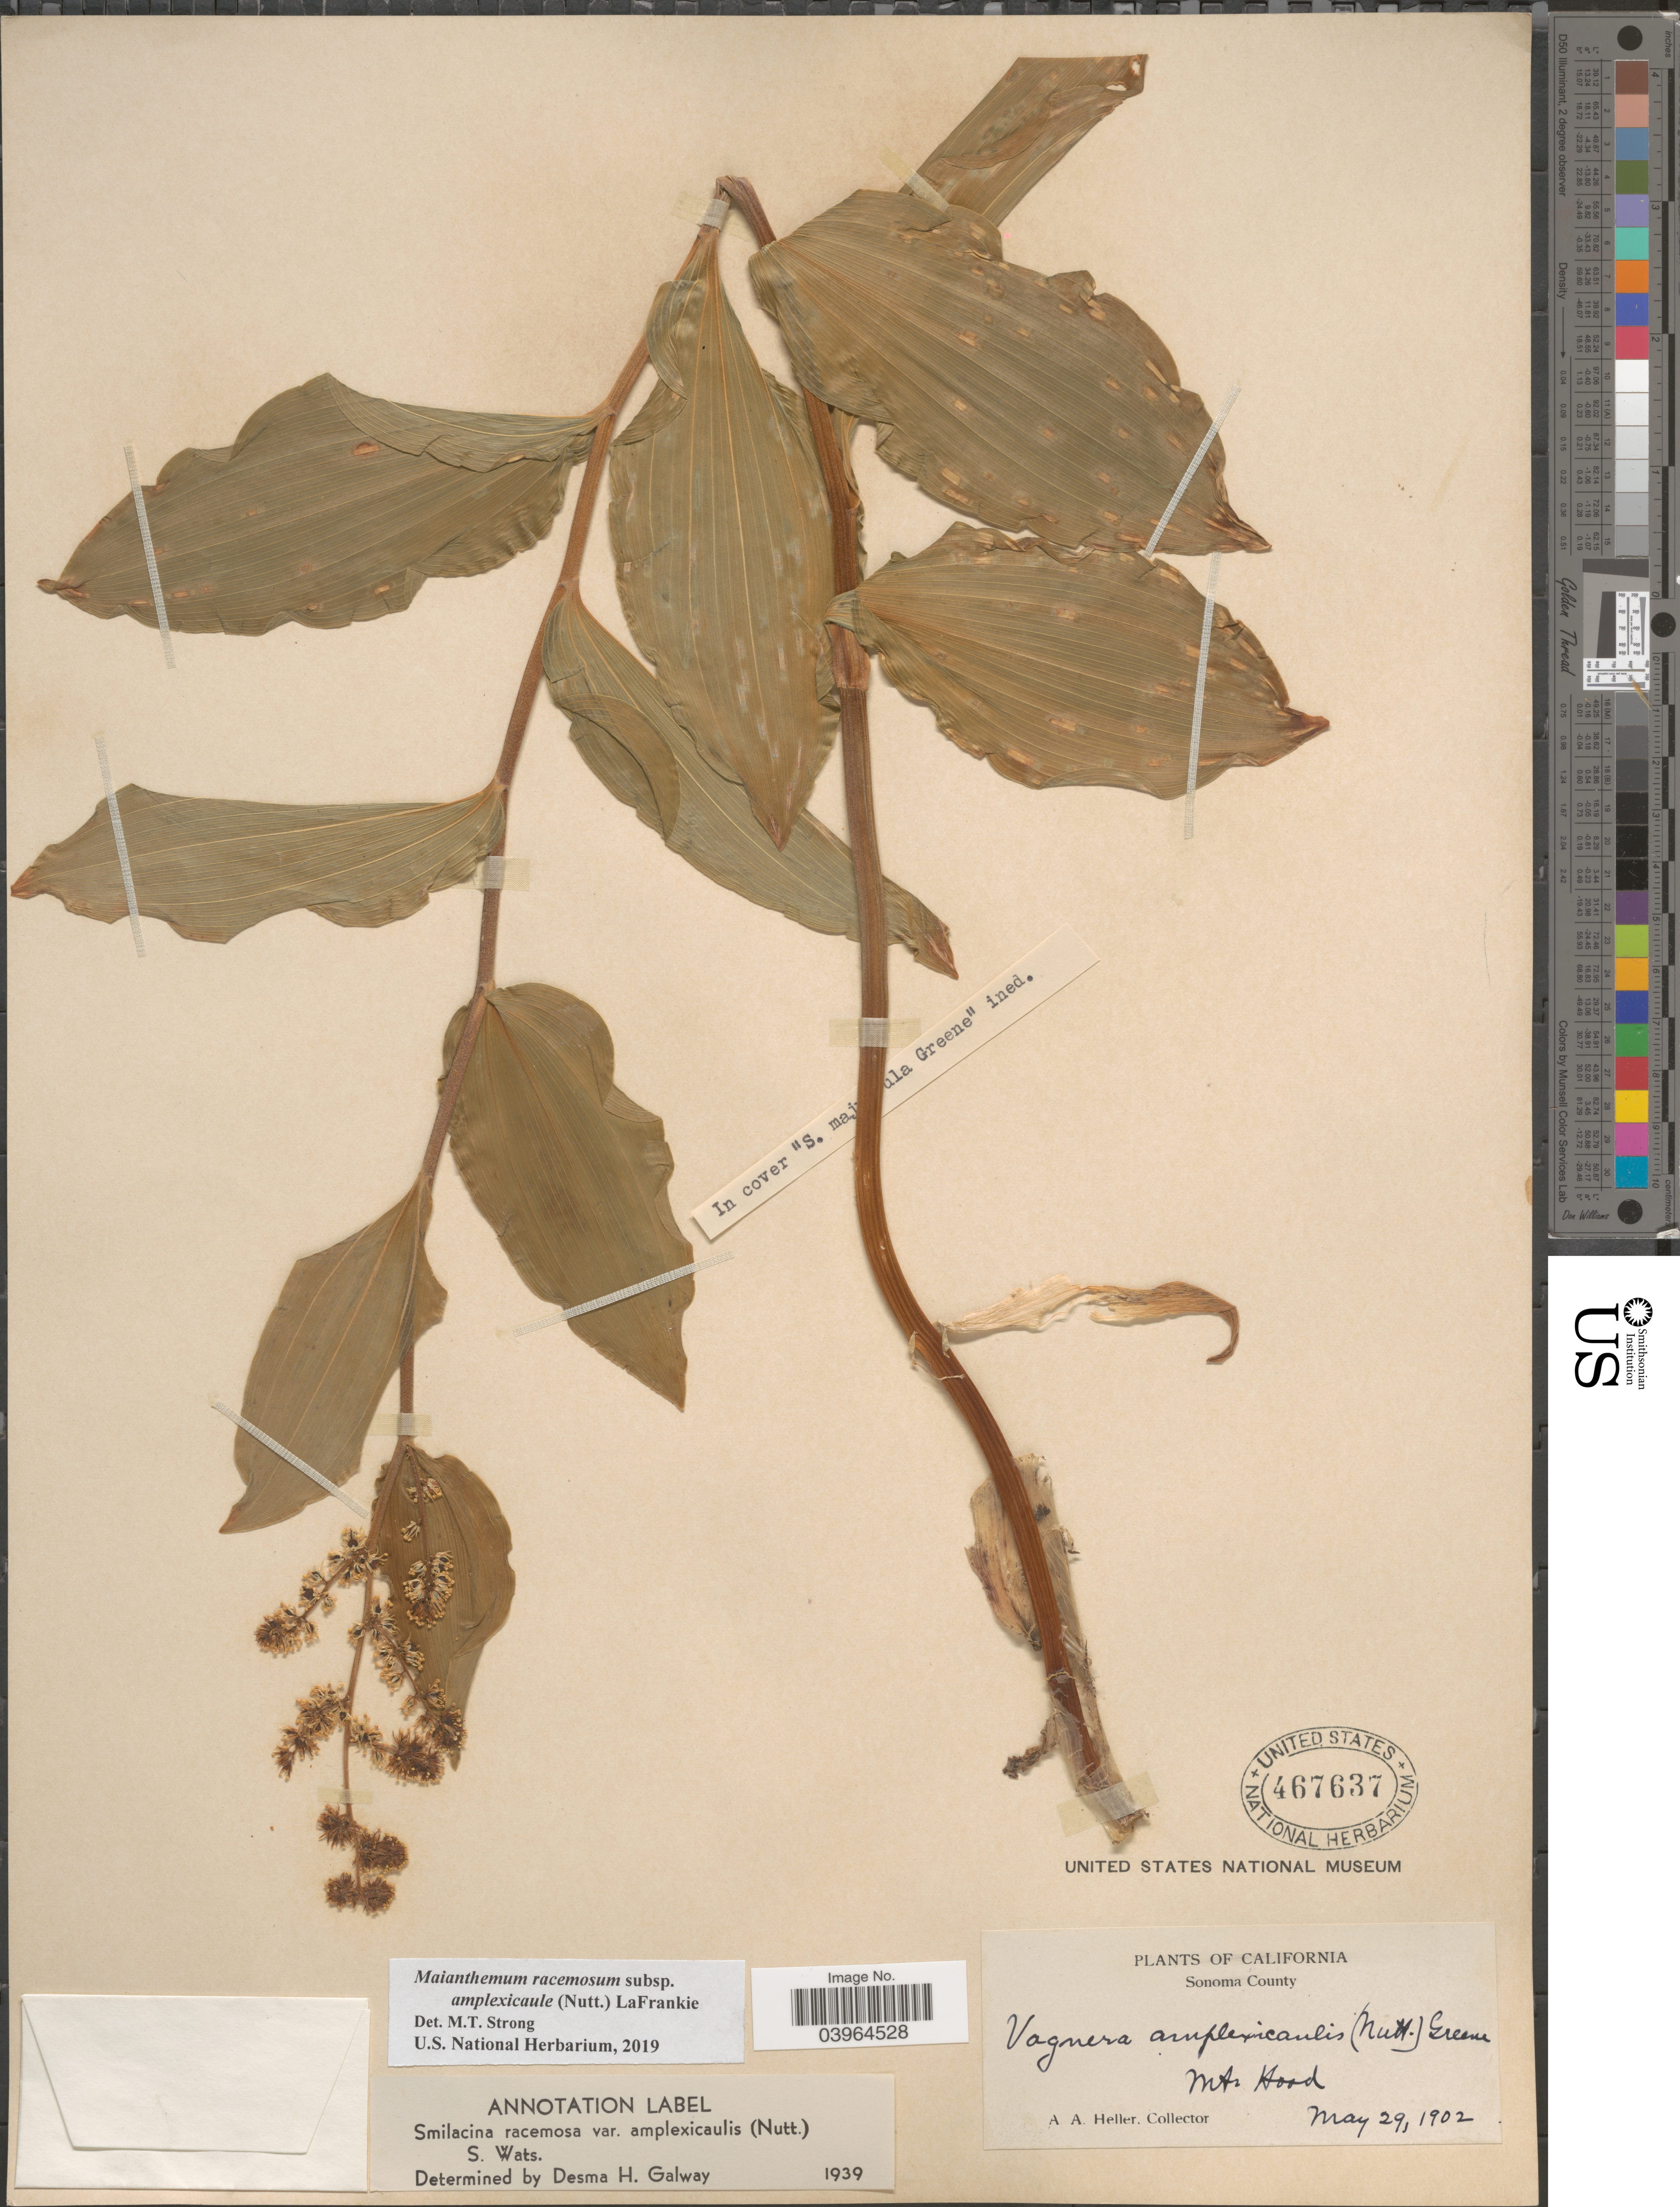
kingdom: Plantae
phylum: Tracheophyta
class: Liliopsida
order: Asparagales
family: Asparagaceae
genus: Maianthemum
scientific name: Maianthemum racemosum subsp. amplexicaule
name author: (Nutt.) LaFrankie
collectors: A. A. Heller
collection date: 1902-05-29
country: United States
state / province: California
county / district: Sonoma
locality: Sonoma County. Mts Hood.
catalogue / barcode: US 467637